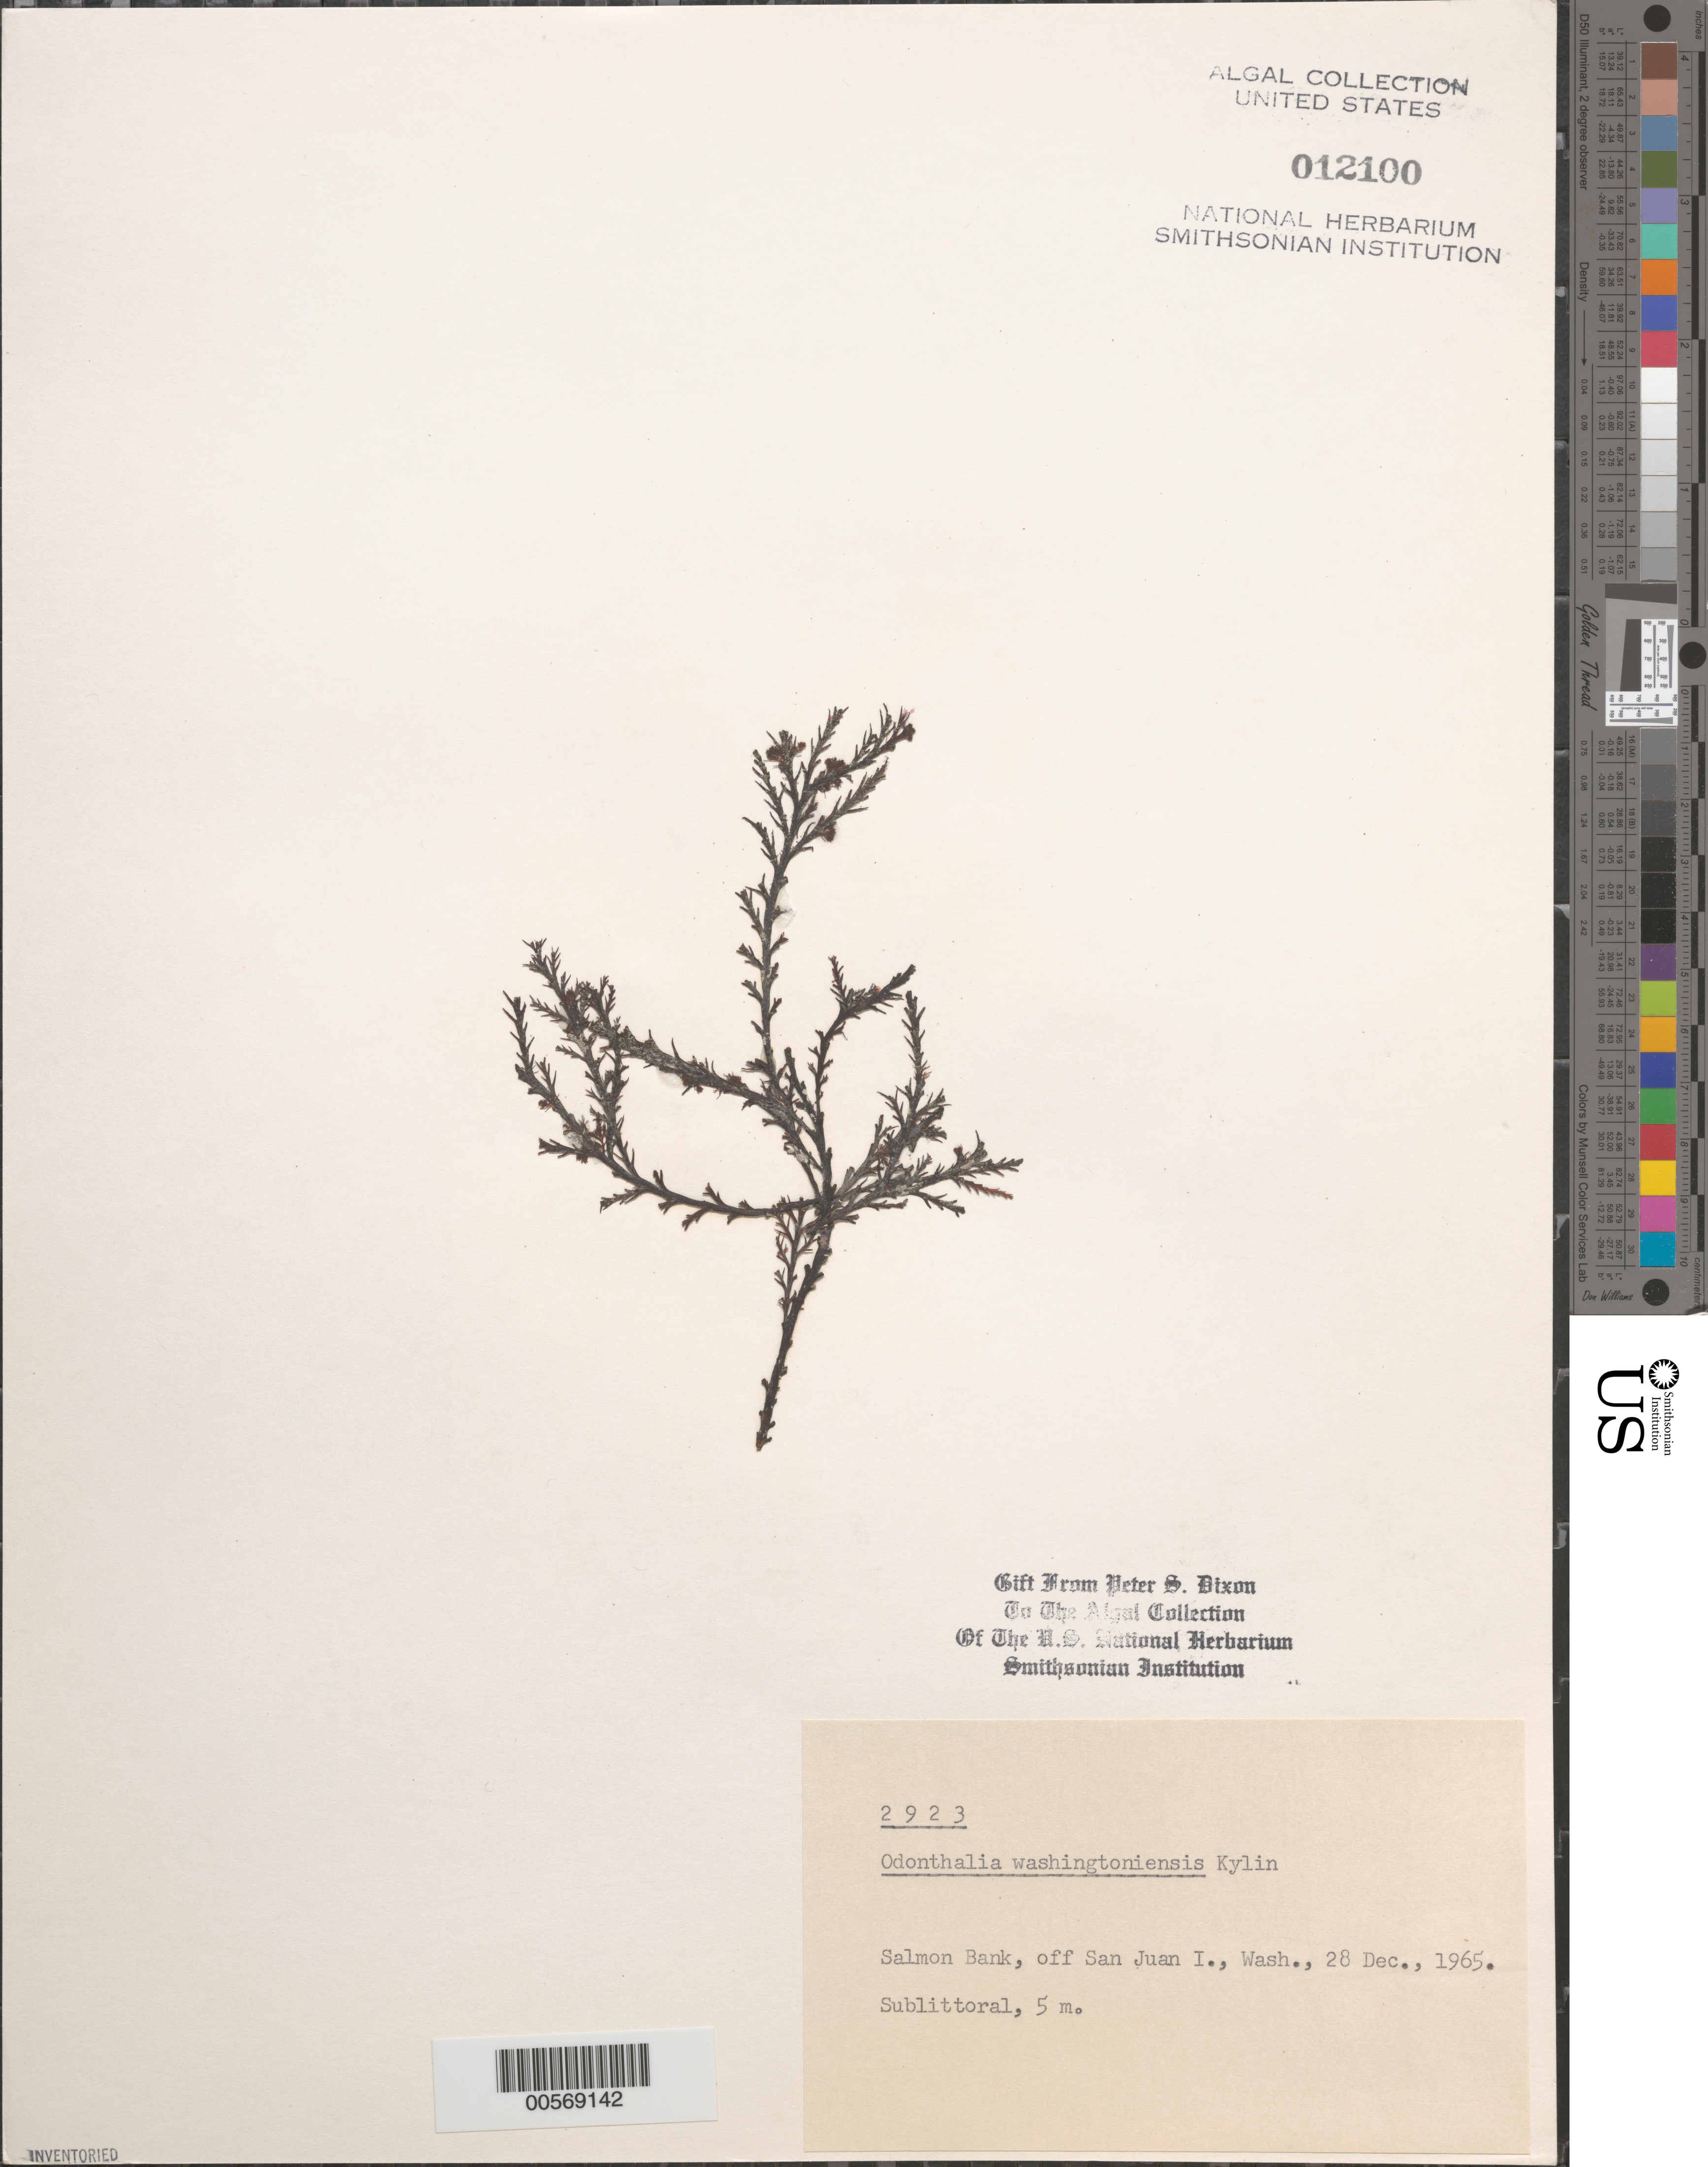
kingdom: Plantae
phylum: Rhodophyta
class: Florideophyceae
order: Ceramiales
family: Rhodomelaceae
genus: Odonthalia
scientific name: Odonthalia washingtoniensis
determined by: Dixon, P. S.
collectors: P. S. Dixon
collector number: PSD 2923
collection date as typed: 28 Dec 1965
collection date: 1965-12-28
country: United States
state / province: Washington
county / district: San Juan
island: San Juan Island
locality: Salmon Bank, off San Juan Island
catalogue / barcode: US 12100